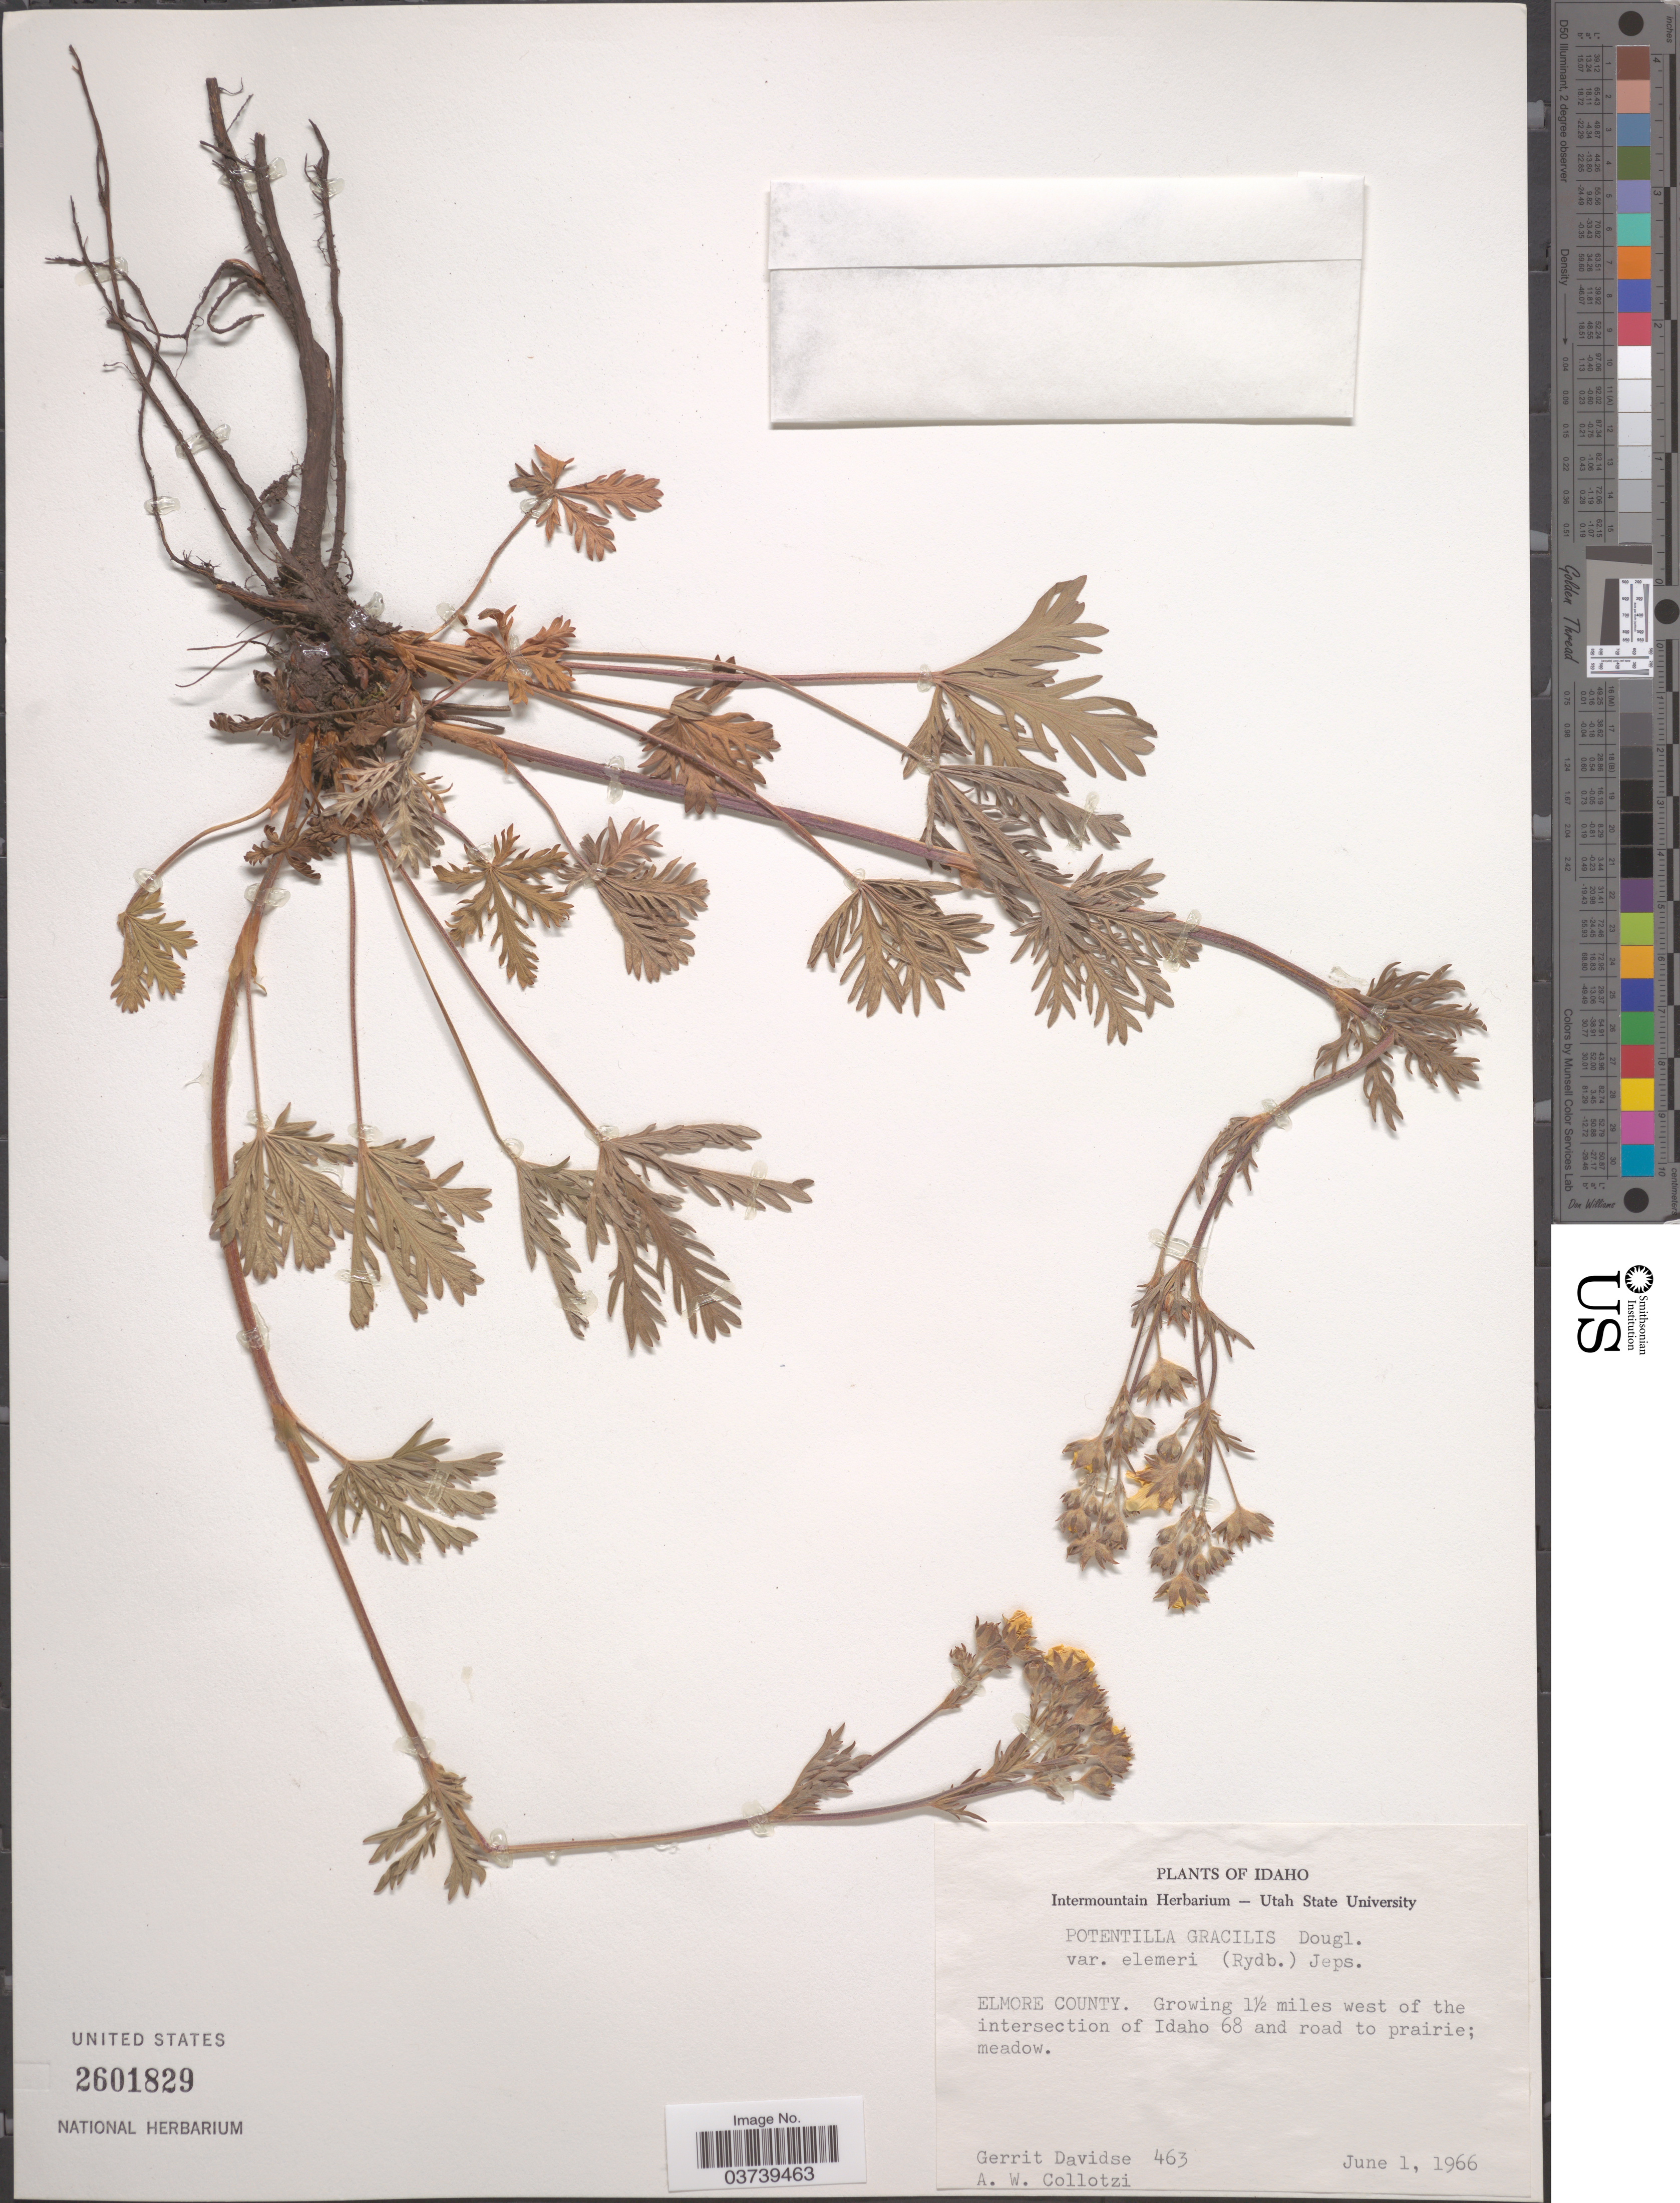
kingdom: Plantae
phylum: Tracheophyta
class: Magnoliopsida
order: Rosales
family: Rosaceae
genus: Potentilla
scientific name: Potentilla gracilis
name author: Douglas ex Hook.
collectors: G. Davidse & A. W. Collotzi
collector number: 463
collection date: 1966-06-01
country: United States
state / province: Idaho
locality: Elmore County. Growing 1½ miles west of the intersection of Idaho 68 and road to prairie.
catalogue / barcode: US 2601829